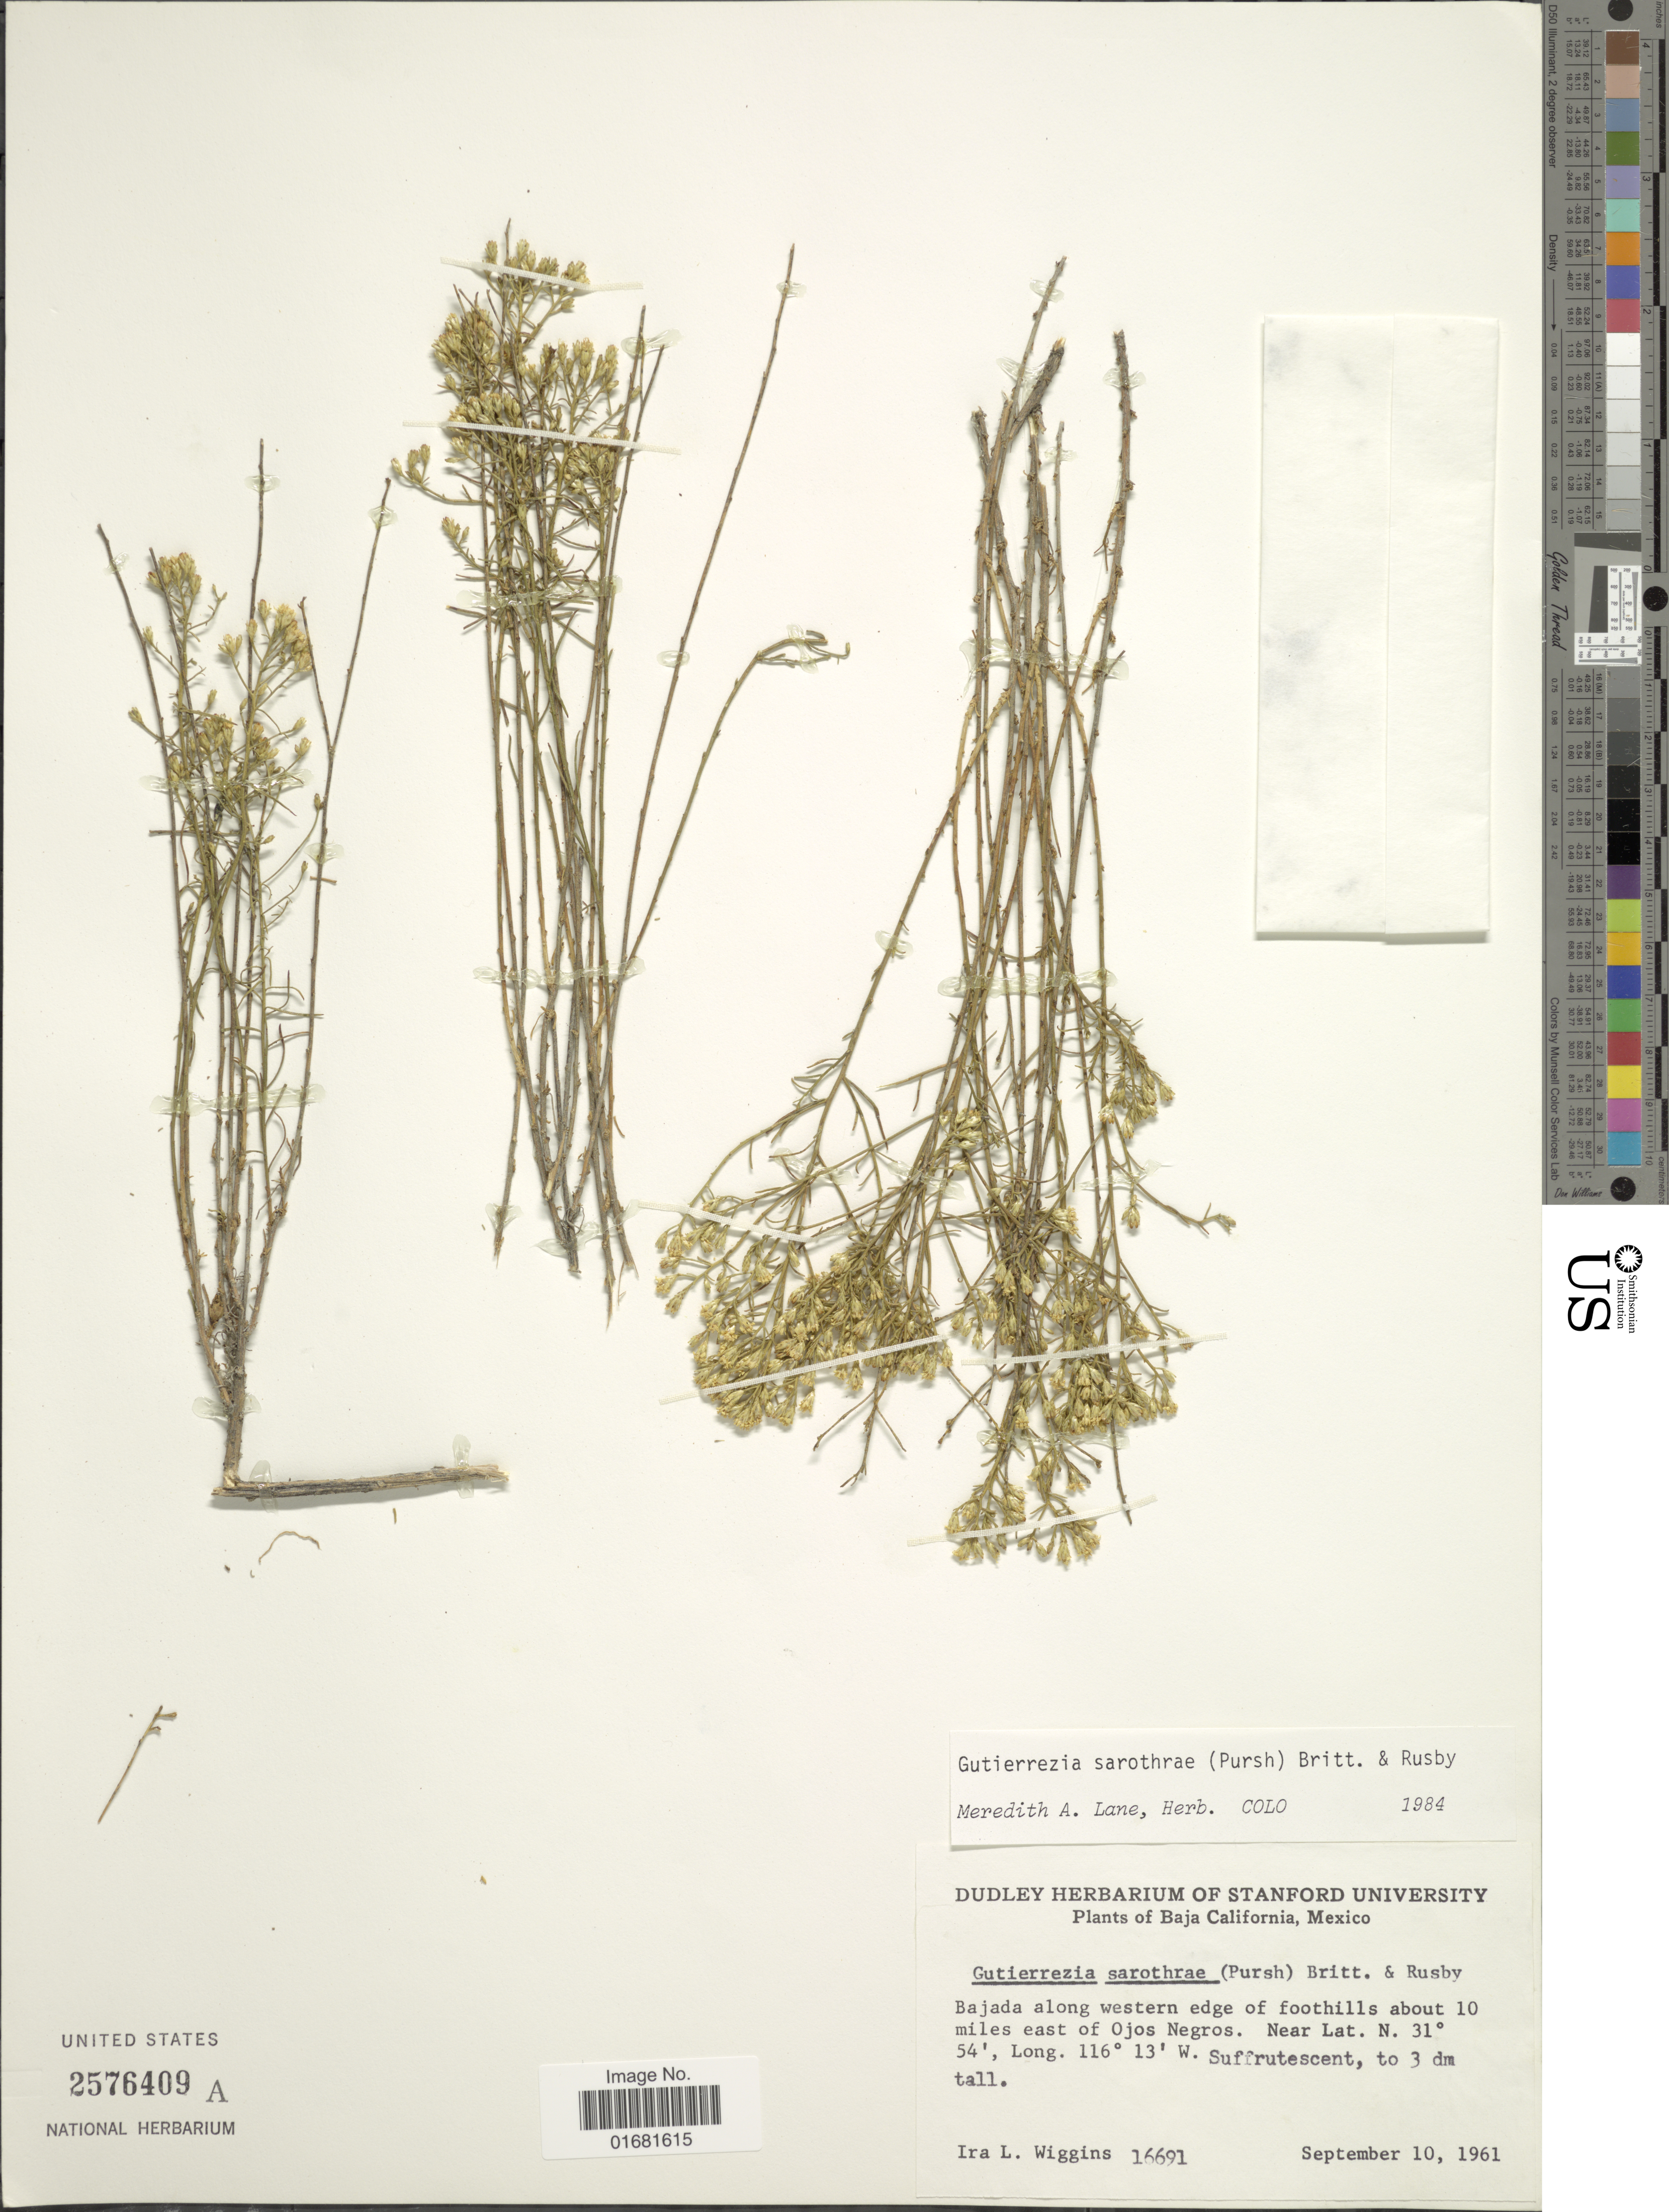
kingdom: Plantae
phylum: Tracheophyta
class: Magnoliopsida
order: Asterales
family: Asteraceae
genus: Gutierrezia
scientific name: Gutierrezia sarothrae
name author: (Pursh) Britton & Rusby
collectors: I. L. Wiggins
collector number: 16691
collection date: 1961-09-10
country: Mexico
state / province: Baja California Norte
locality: Baja California. Bajada along western edge of foothills about 10 miles east of Ojos Negros.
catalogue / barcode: US 2576409A